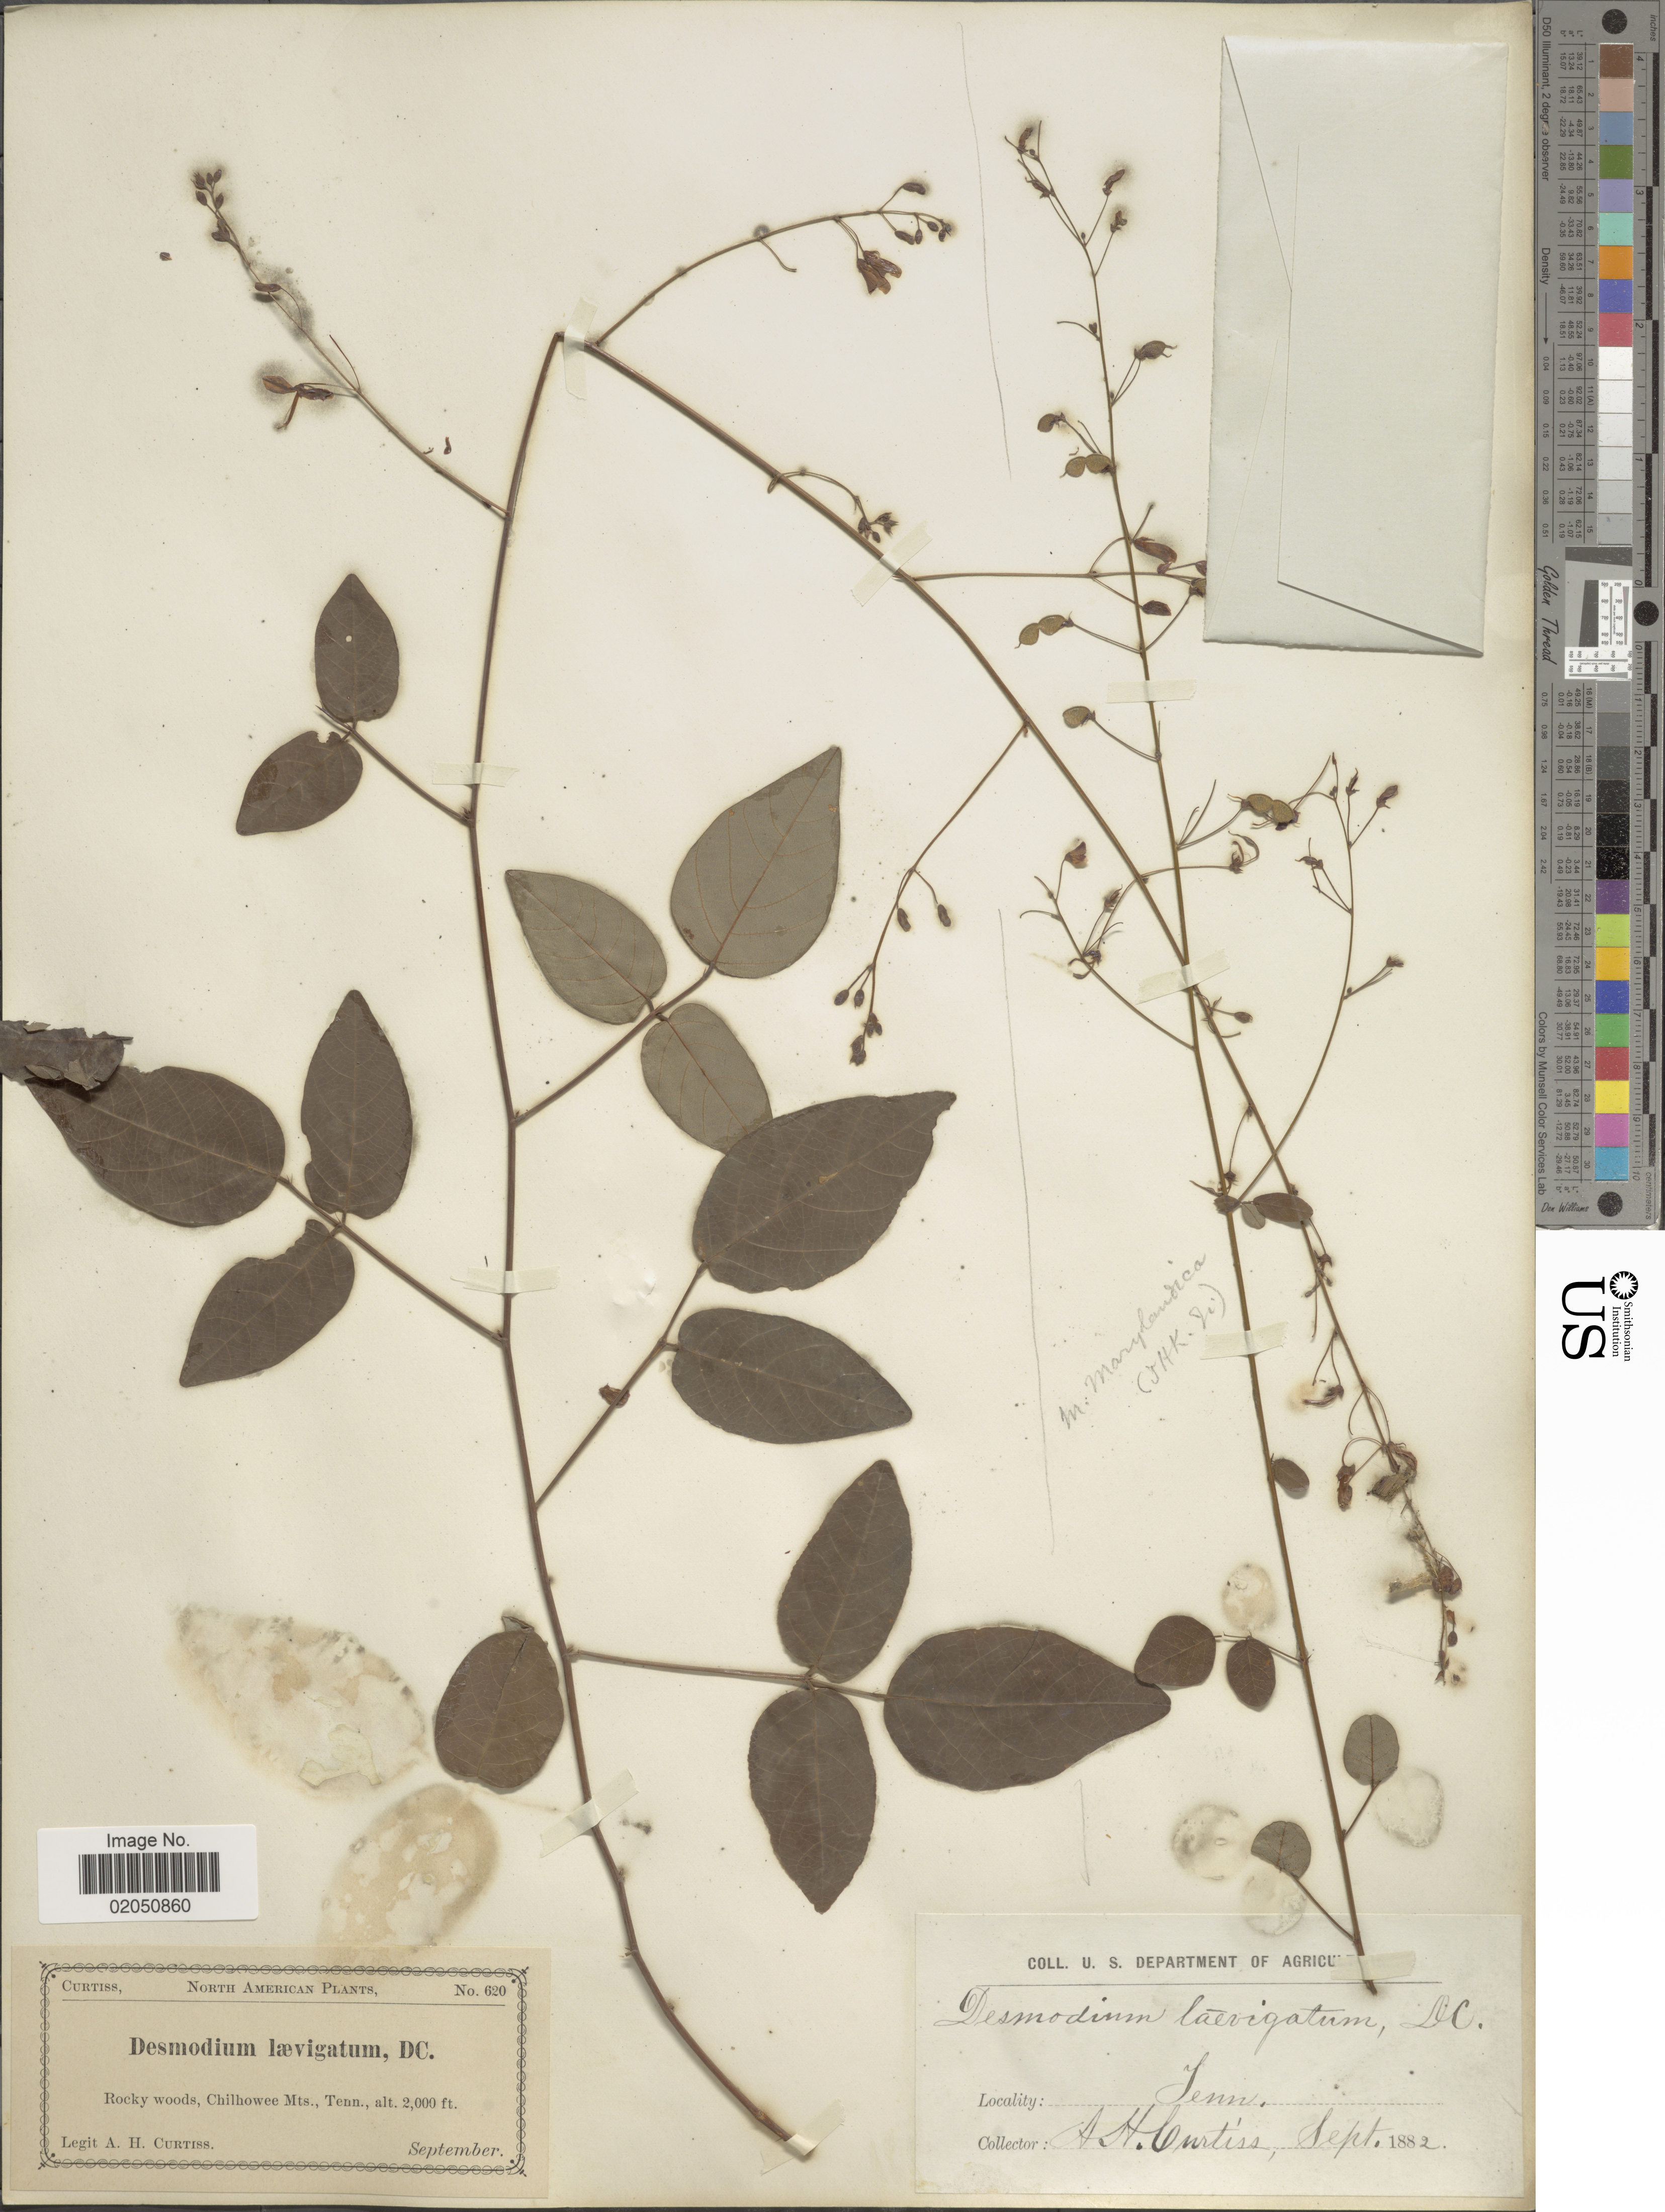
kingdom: Plantae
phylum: Tracheophyta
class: Magnoliopsida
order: Fabales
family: Fabaceae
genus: Desmodium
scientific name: Desmodium laevigatum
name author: (Nutt.) DC.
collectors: A. H. Curtiss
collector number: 620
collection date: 1882-09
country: United States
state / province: Tennessee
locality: Rocky woods, Chihowee Mts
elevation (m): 610